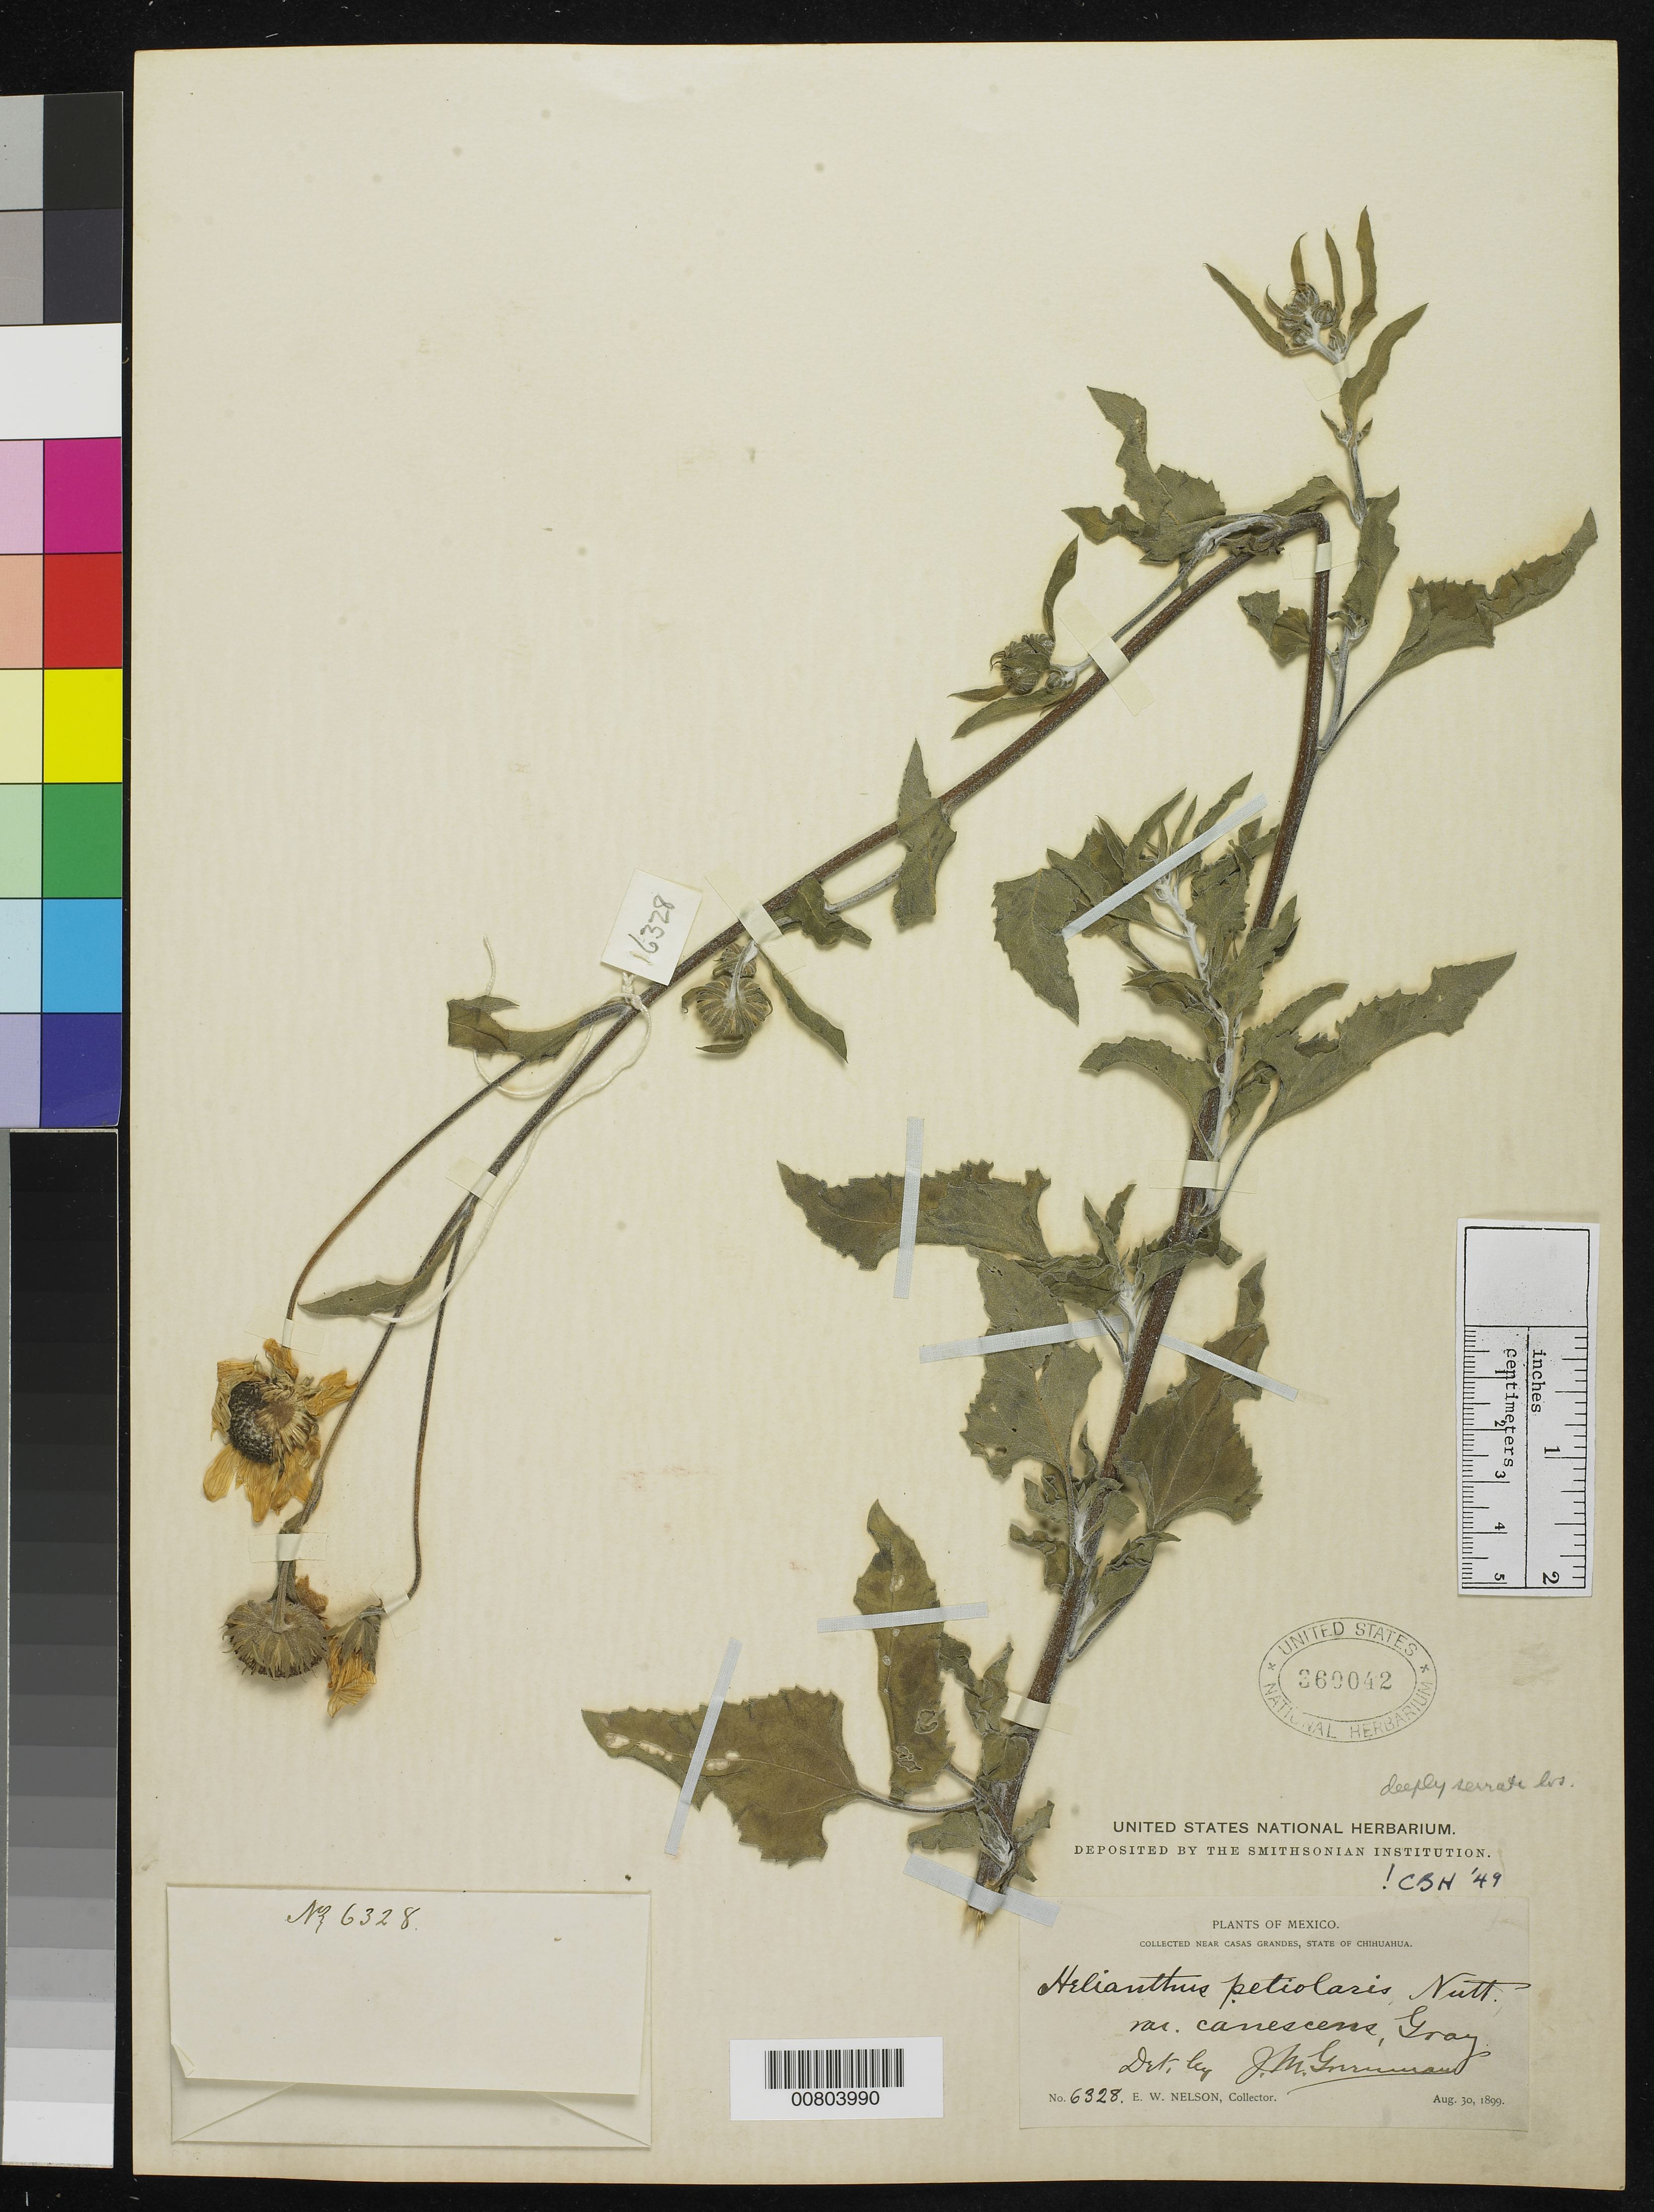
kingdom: Plantae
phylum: Tracheophyta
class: Magnoliopsida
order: Asterales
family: Asteraceae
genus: Helianthus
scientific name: Helianthus petiolaris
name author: Nutt.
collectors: E. W. Nelson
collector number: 6328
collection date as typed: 30 Aug 1899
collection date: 1899-08-30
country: Mexico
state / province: Chihuahua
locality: Near Casas Grandes, Chihuahua.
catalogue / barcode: US 360042